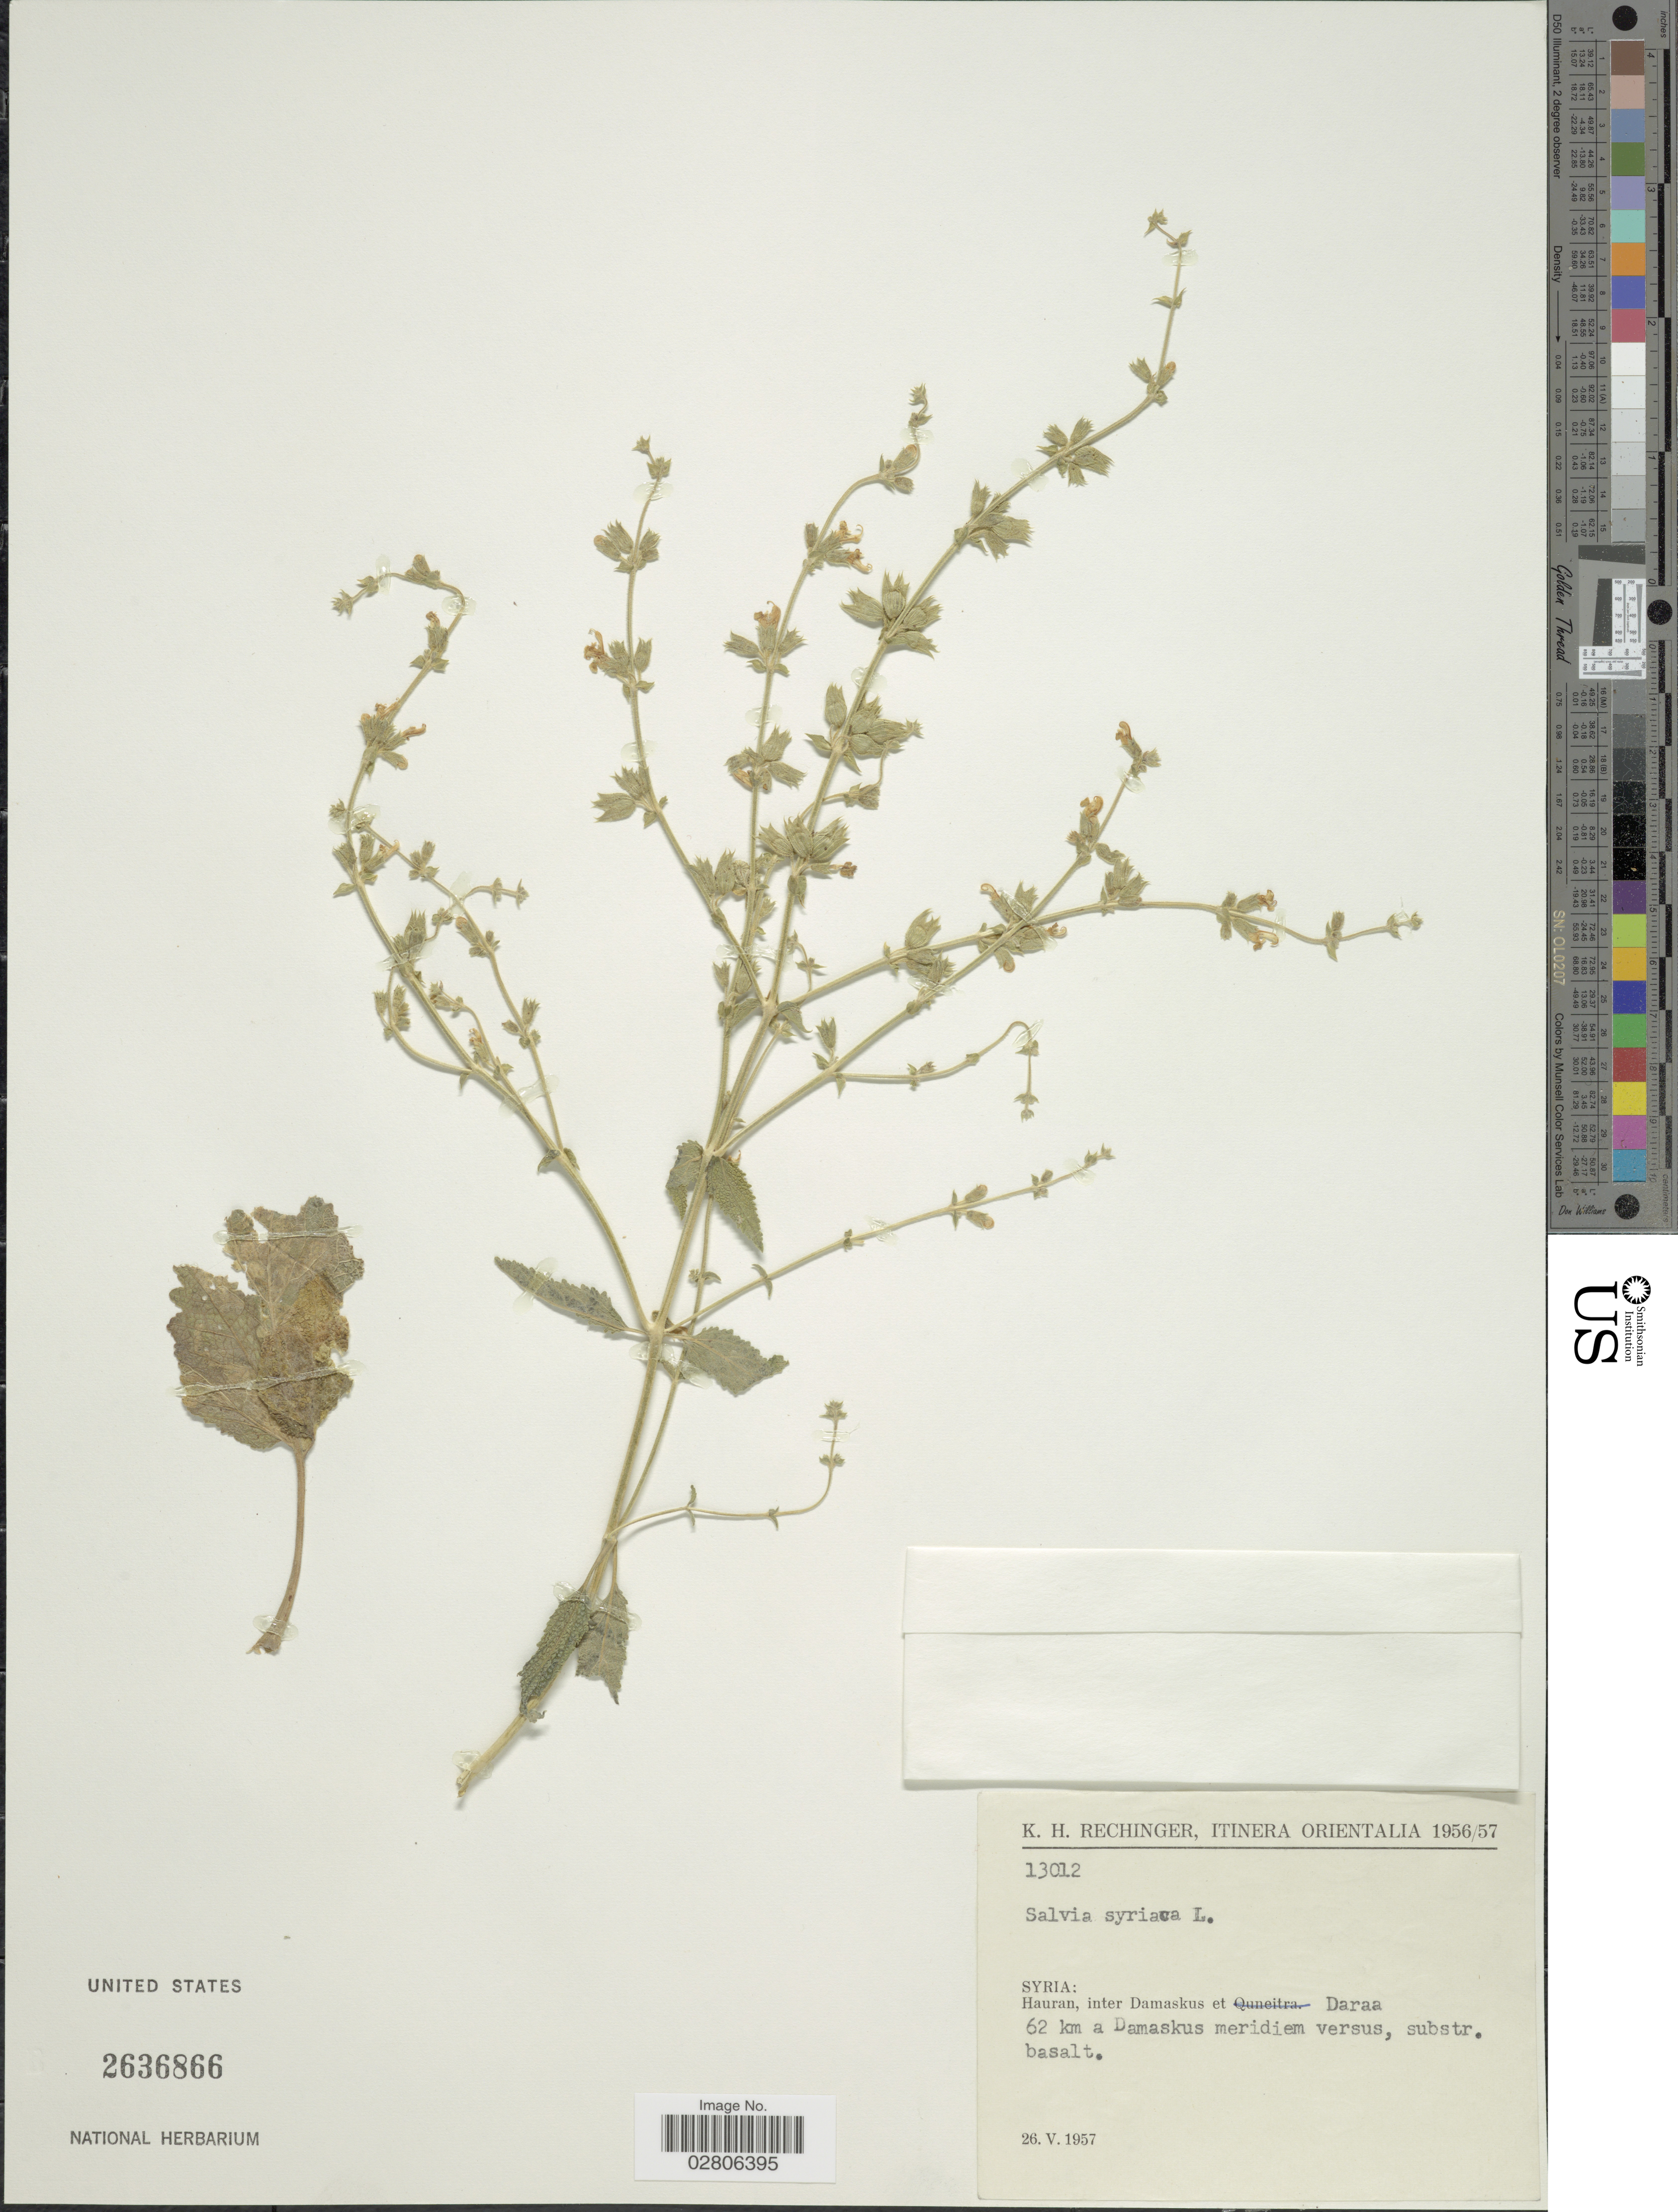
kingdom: Plantae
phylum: Tracheophyta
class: Magnoliopsida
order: Lamiales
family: Lamiaceae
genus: Salvia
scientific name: Salvia syriaca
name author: L.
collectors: K. H. Rechinger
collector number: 13012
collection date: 1957-05-26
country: Syria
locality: Itinera Orientalia. Hauran, inter Damaskus et Daraa 62 km a Damaskus meridiem versus.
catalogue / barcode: US 2636866